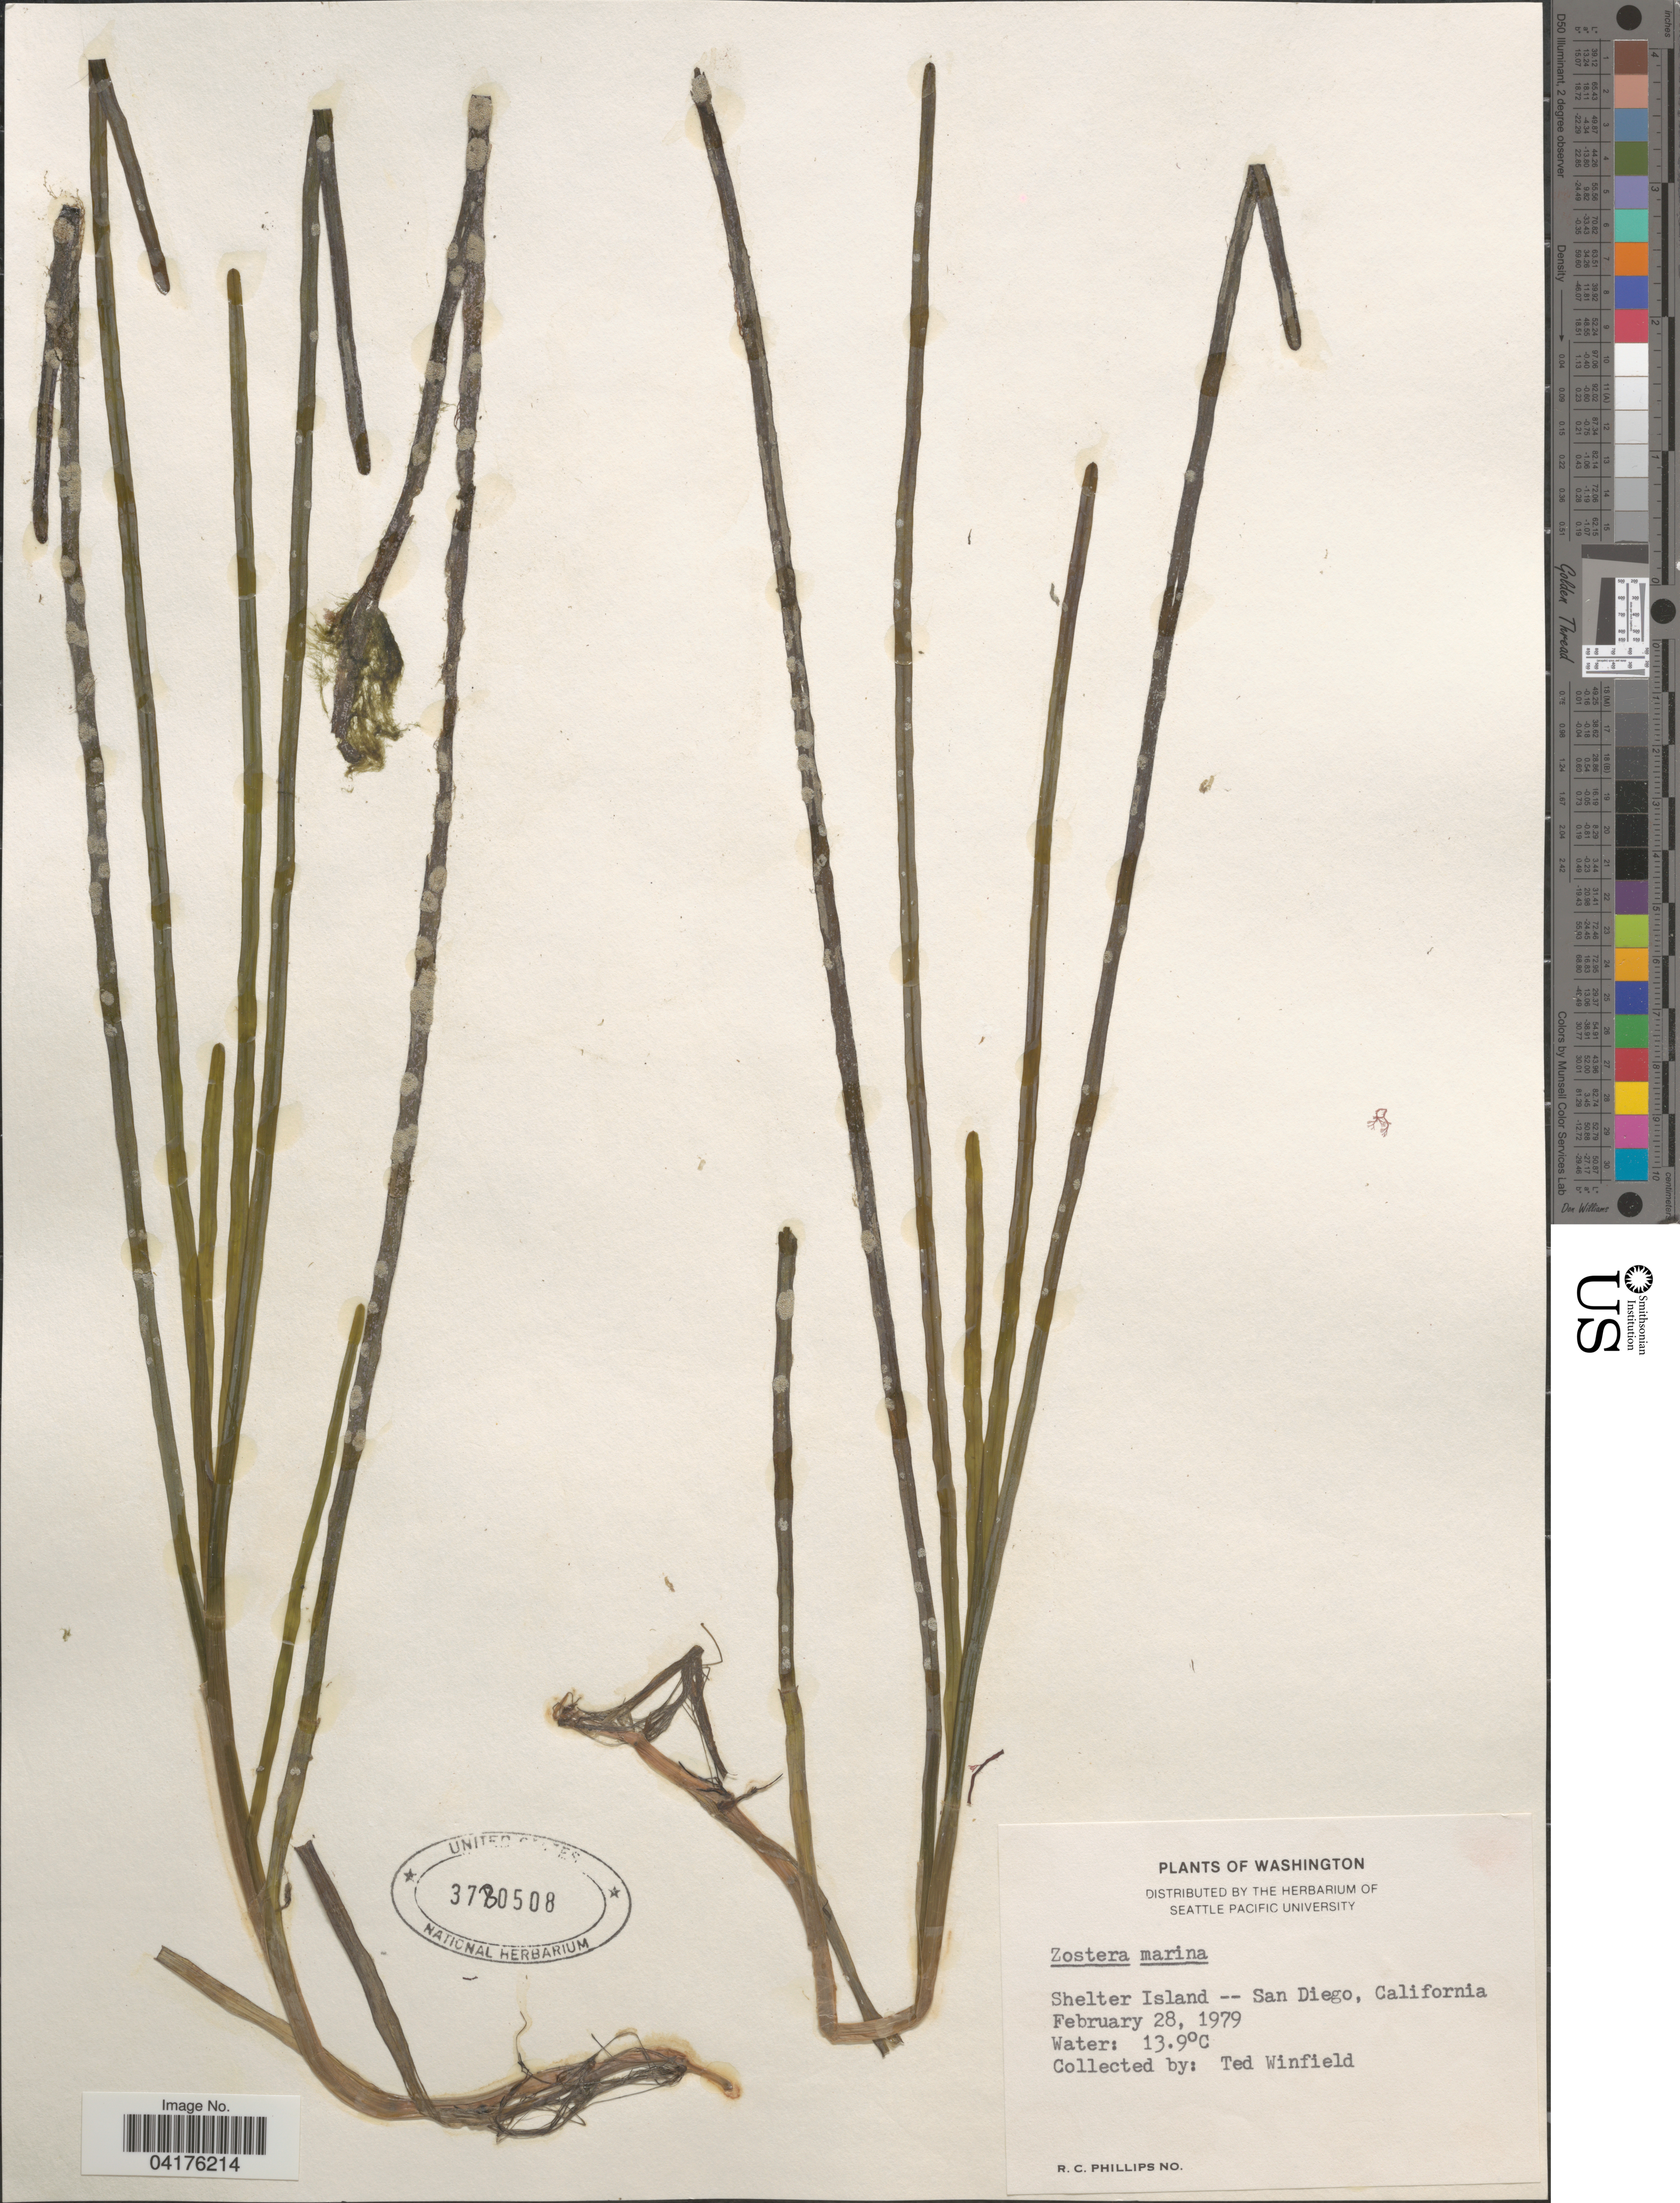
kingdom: Plantae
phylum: Tracheophyta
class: Liliopsida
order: Alismatales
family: Zosteraceae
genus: Zostera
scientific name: Zostera marina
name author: L.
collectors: T. Winfield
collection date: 1979-02-28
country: United States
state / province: California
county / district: San Diego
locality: Shelter Island -- San Diego.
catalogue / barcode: US 3780508